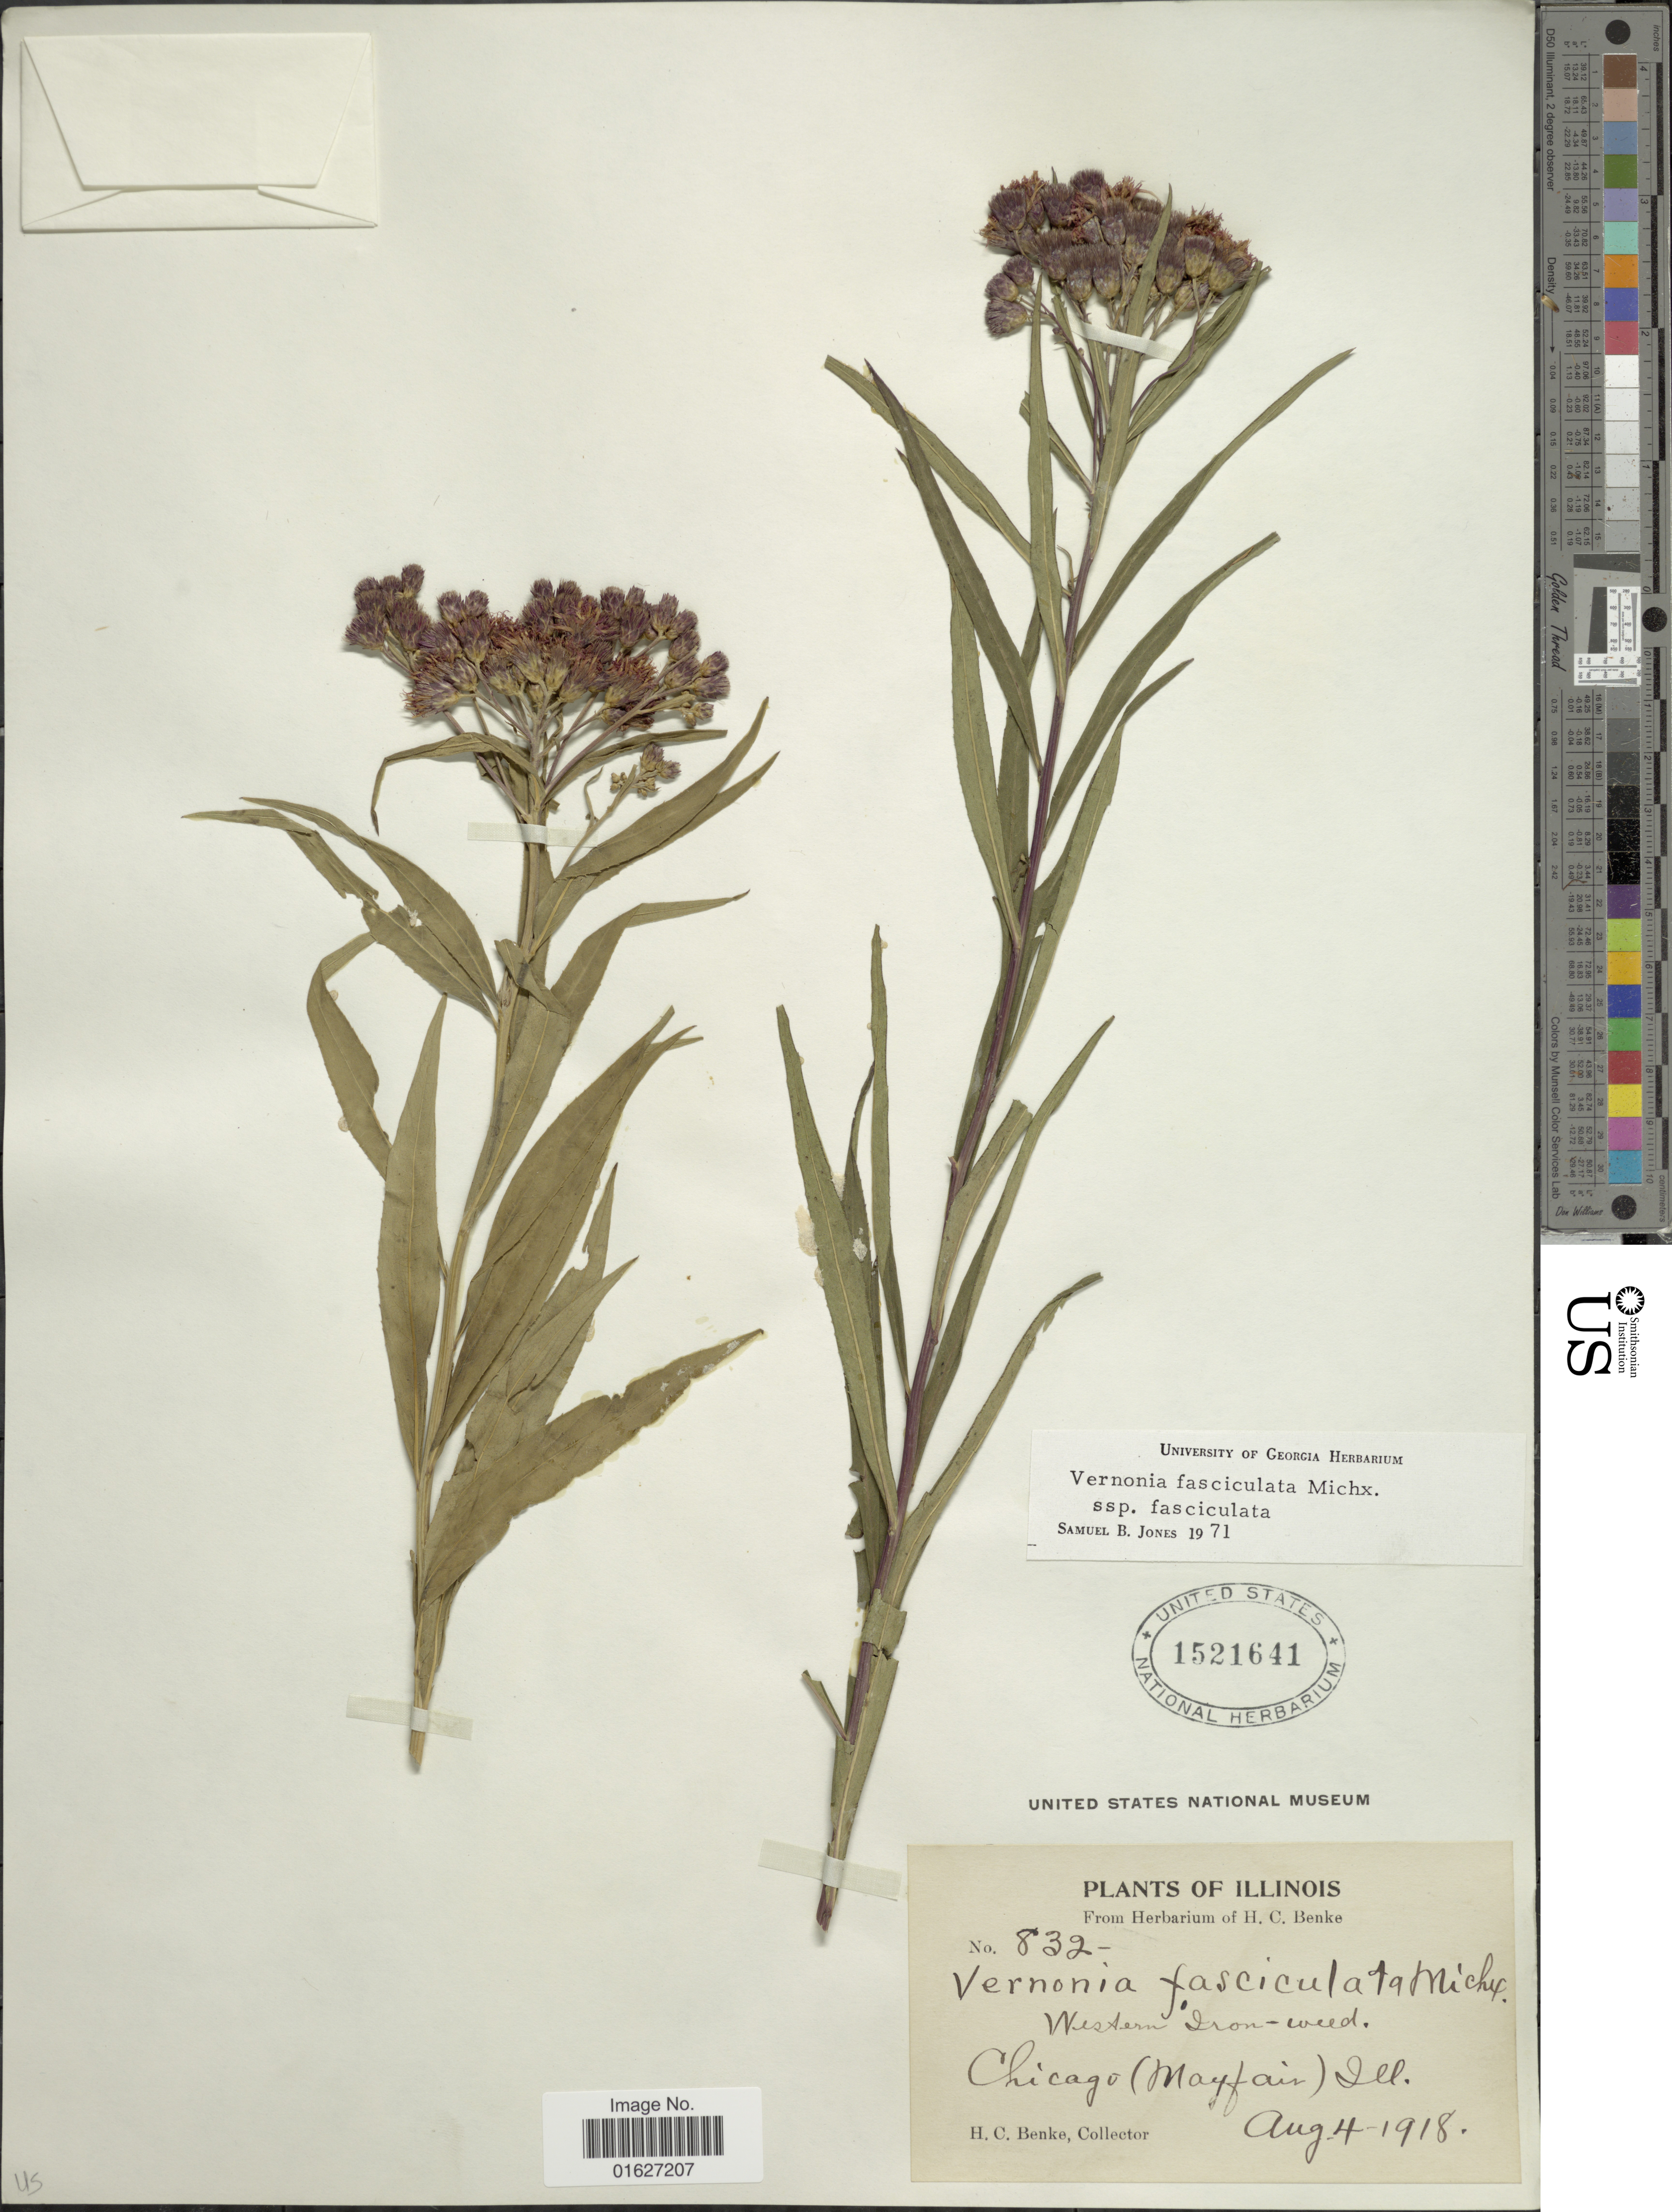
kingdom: Plantae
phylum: Tracheophyta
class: Magnoliopsida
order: Asterales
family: Asteraceae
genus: Vernonia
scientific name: Vernonia fasciculata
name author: Michx.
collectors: H. Benke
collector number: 832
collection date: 1918-08-04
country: United States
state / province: Illinois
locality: Western Iron-weed, Chicago (Mayfair).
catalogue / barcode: US 1521641